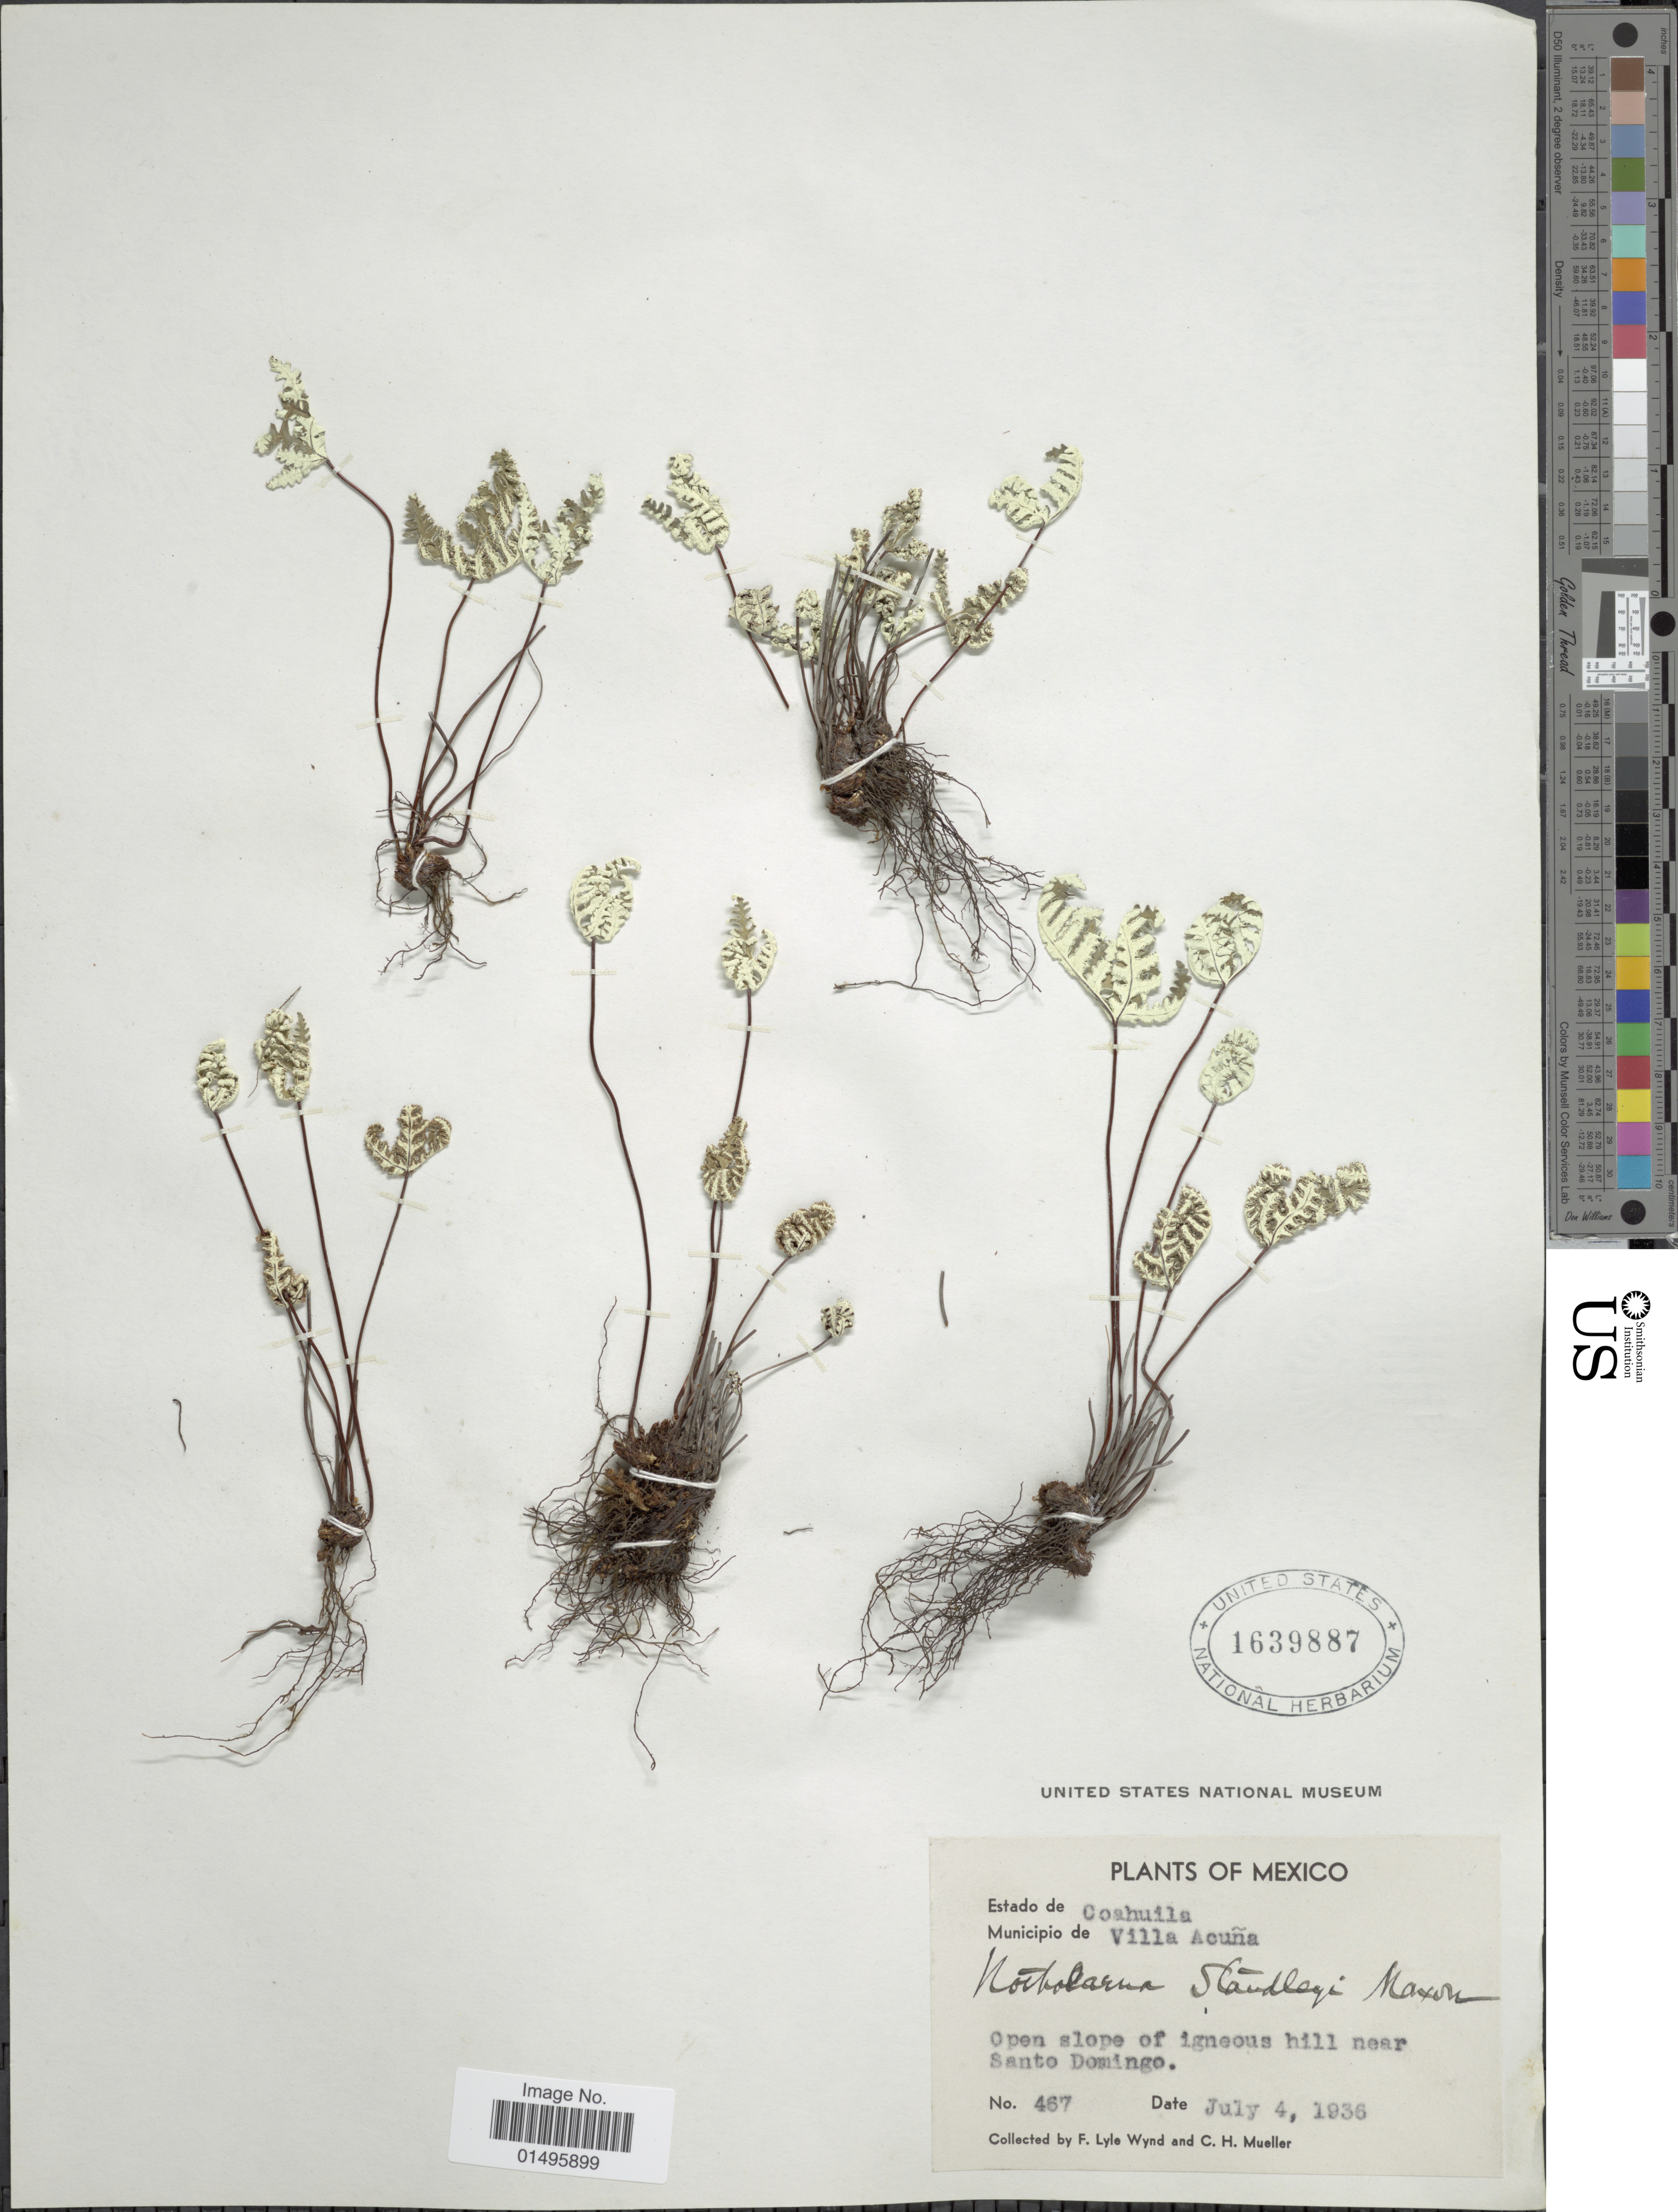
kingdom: Plantae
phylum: Tracheophyta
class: Polypodiopsida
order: Polypodiales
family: Pteridaceae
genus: Notholaena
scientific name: Notholaena standleyi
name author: Maxon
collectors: F. L. Wynd & C. H. Müller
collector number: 467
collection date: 1936-07-04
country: Mexico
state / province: Coahuila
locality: Mexico, Municipio de Villa Acuna, open slope of igneous hill near Santo Domingo.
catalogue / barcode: US 1639887